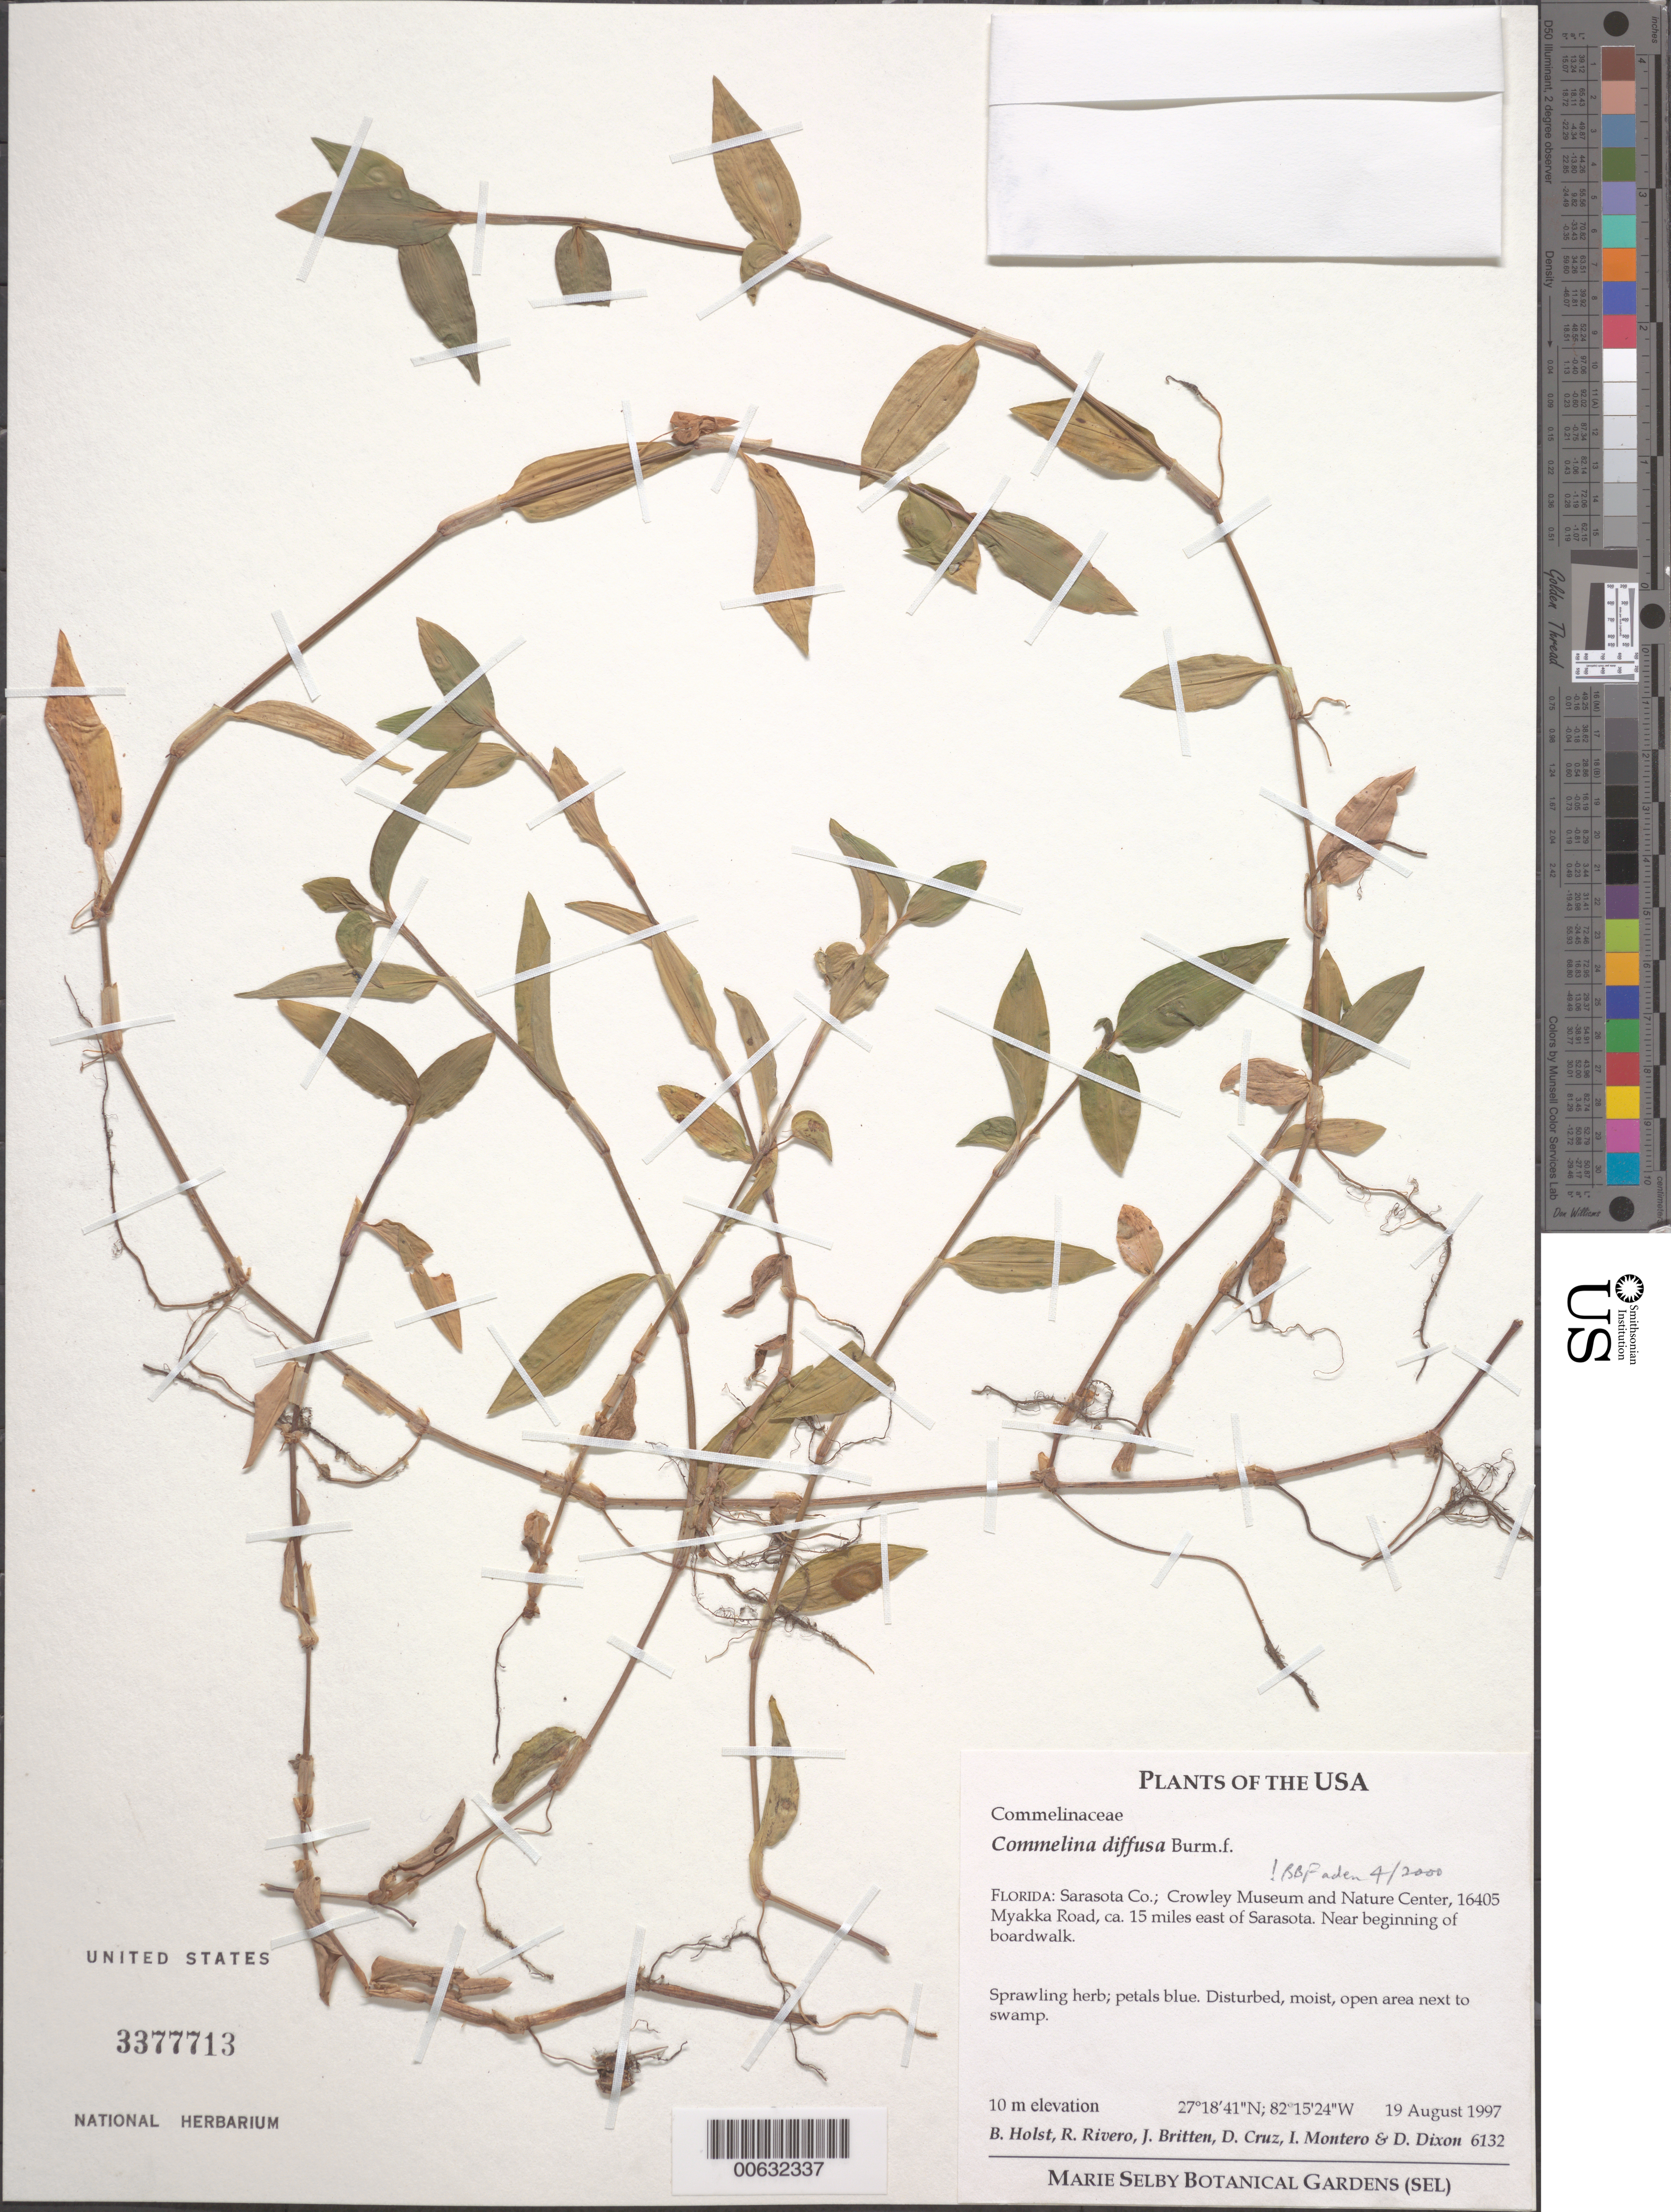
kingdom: Plantae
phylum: Tracheophyta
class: Liliopsida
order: Commelinales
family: Commelinaceae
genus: Commelina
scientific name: Commelina diffusa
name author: Burm. f.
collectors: B. Holst, R. Rivero, J. Britten, D. Cruz, I. Montero & D. J. Dixon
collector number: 6132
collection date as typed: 19 Aug 1997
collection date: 1997-08-19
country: United States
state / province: Florida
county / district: Sarasota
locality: Crowley museum and nature center, 16405 myakka road, e of sarasota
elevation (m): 10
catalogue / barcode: US 3377713